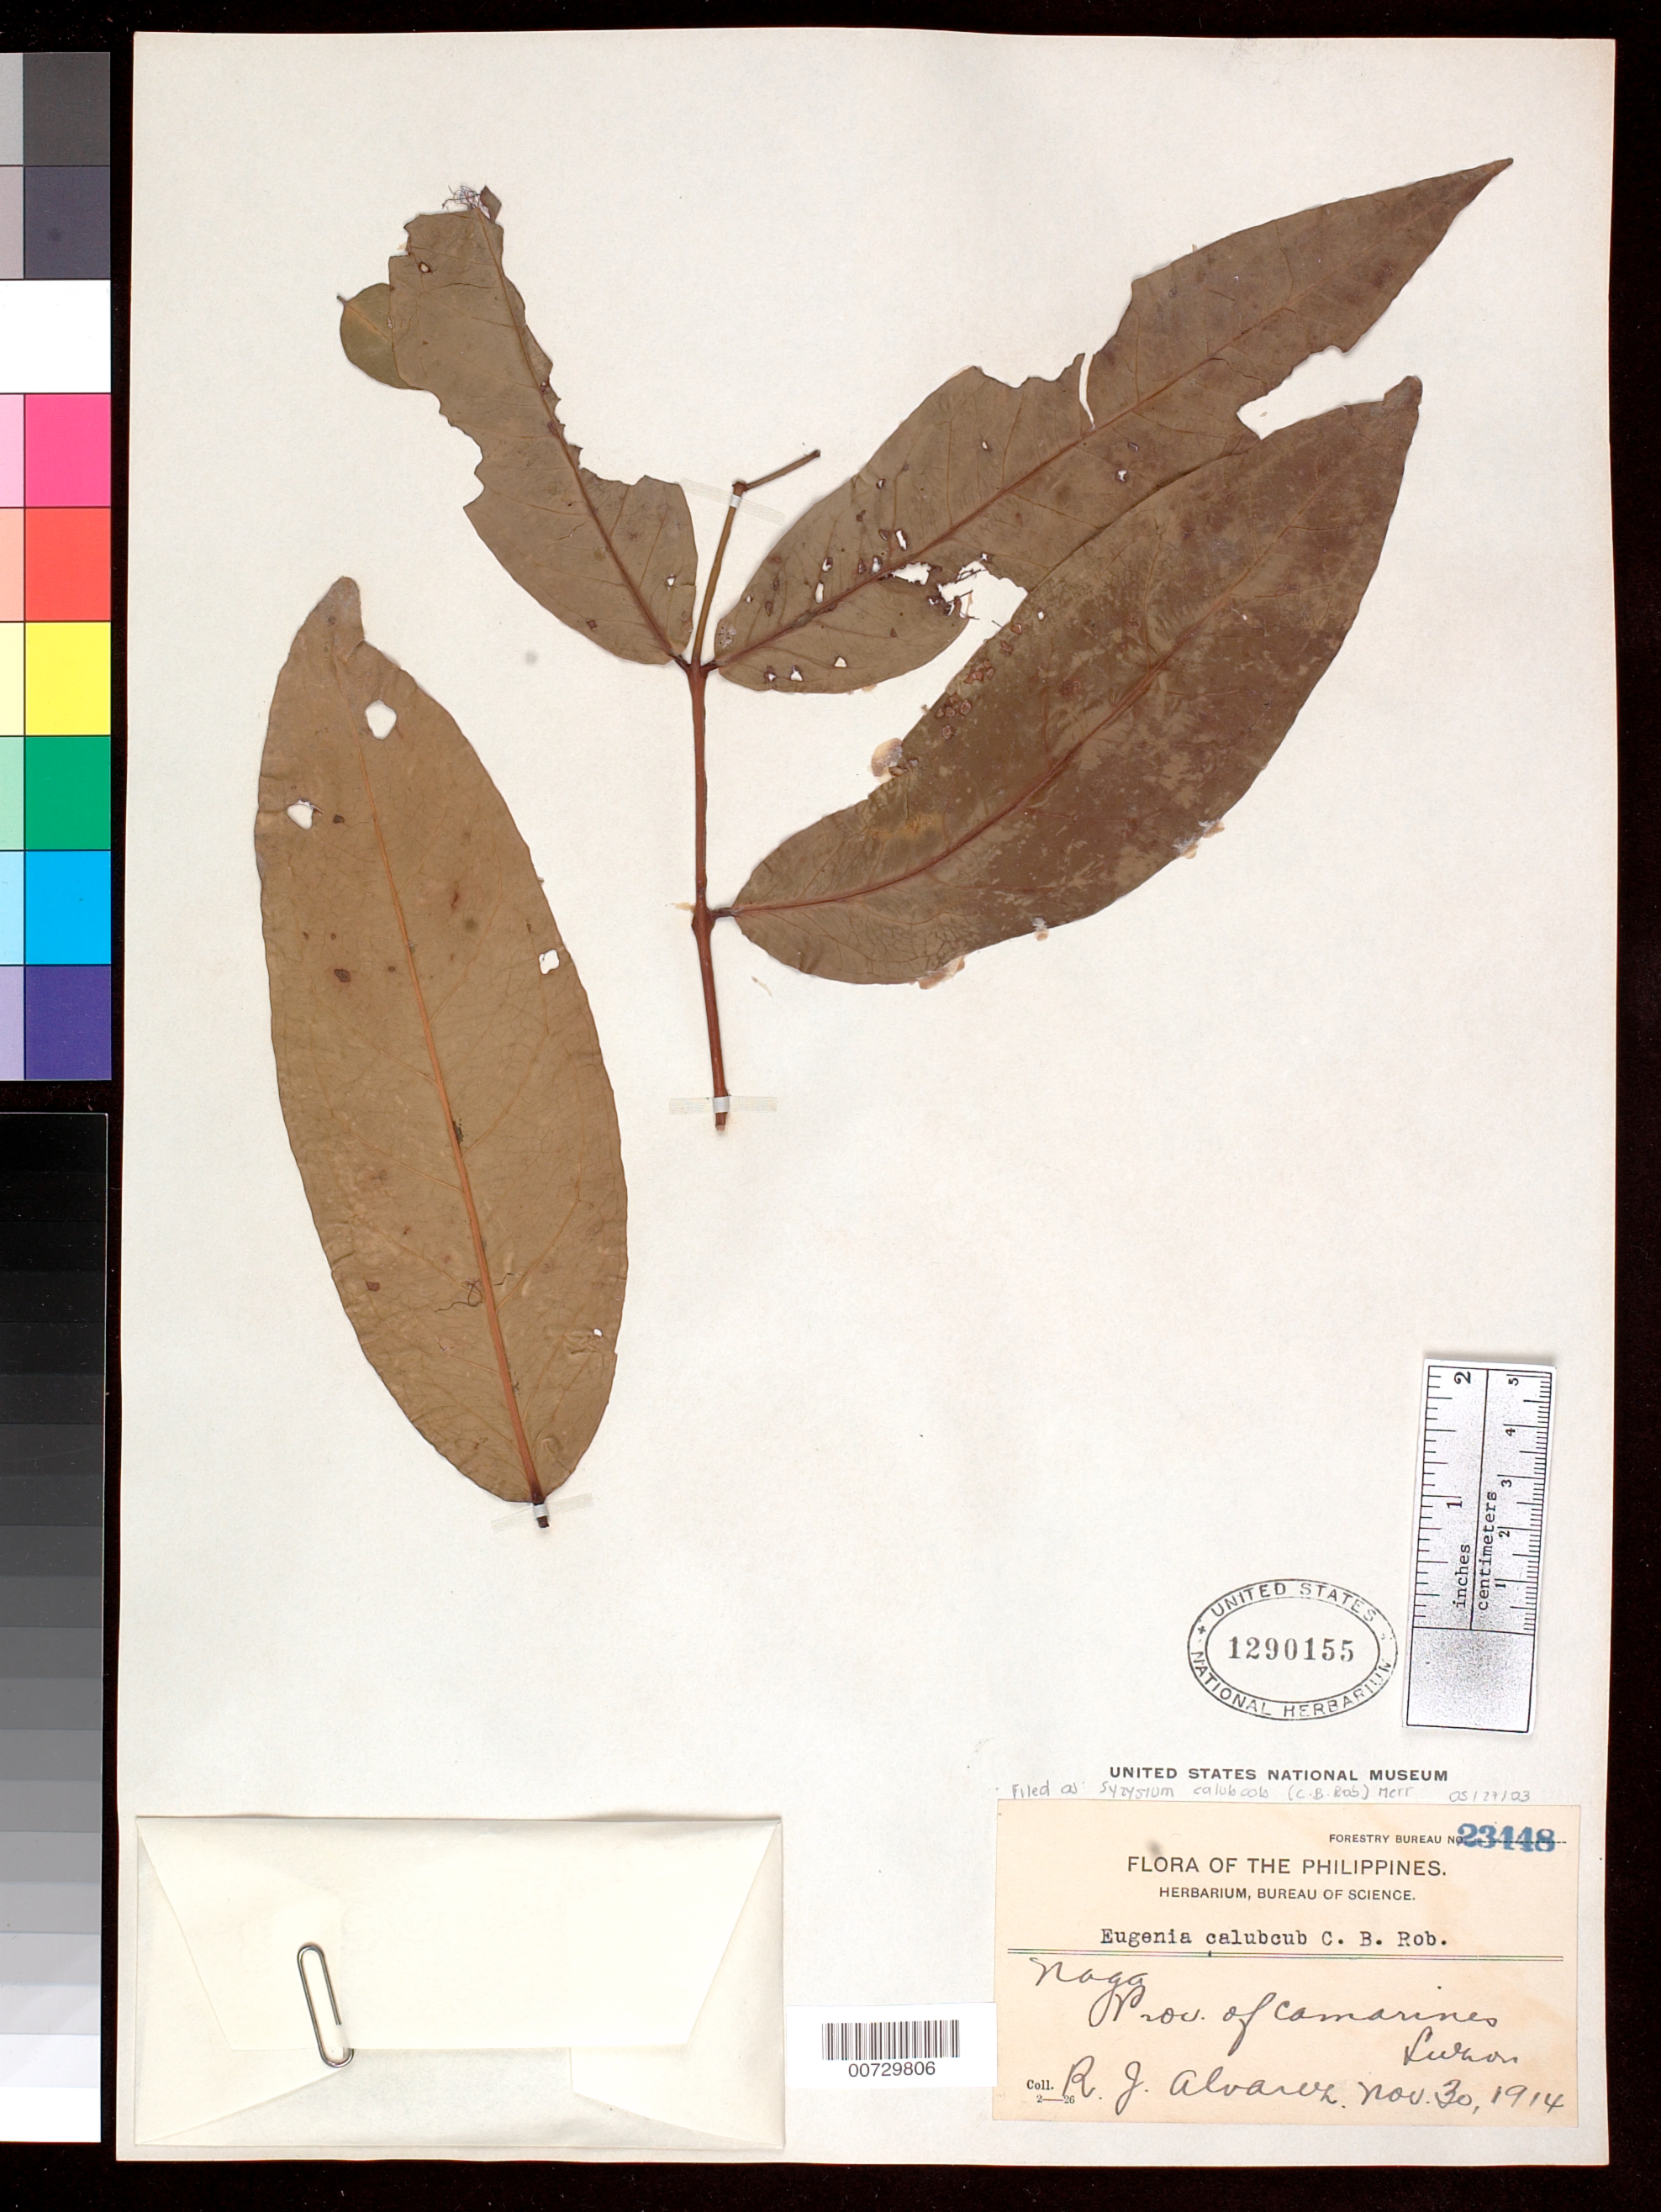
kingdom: Plantae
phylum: Tracheophyta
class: Magnoliopsida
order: Myrtales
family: Myrtaceae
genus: Syzygium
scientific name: Syzygium calubcob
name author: (C.B. Rob.) Merr.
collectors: R. Alvarez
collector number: For.Bur. 23448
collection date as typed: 30 Nov 1914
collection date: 1914-11-30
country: Philippines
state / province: Bicol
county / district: Camarines Norte / Camarines Sur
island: Luzon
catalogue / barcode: US 1290155